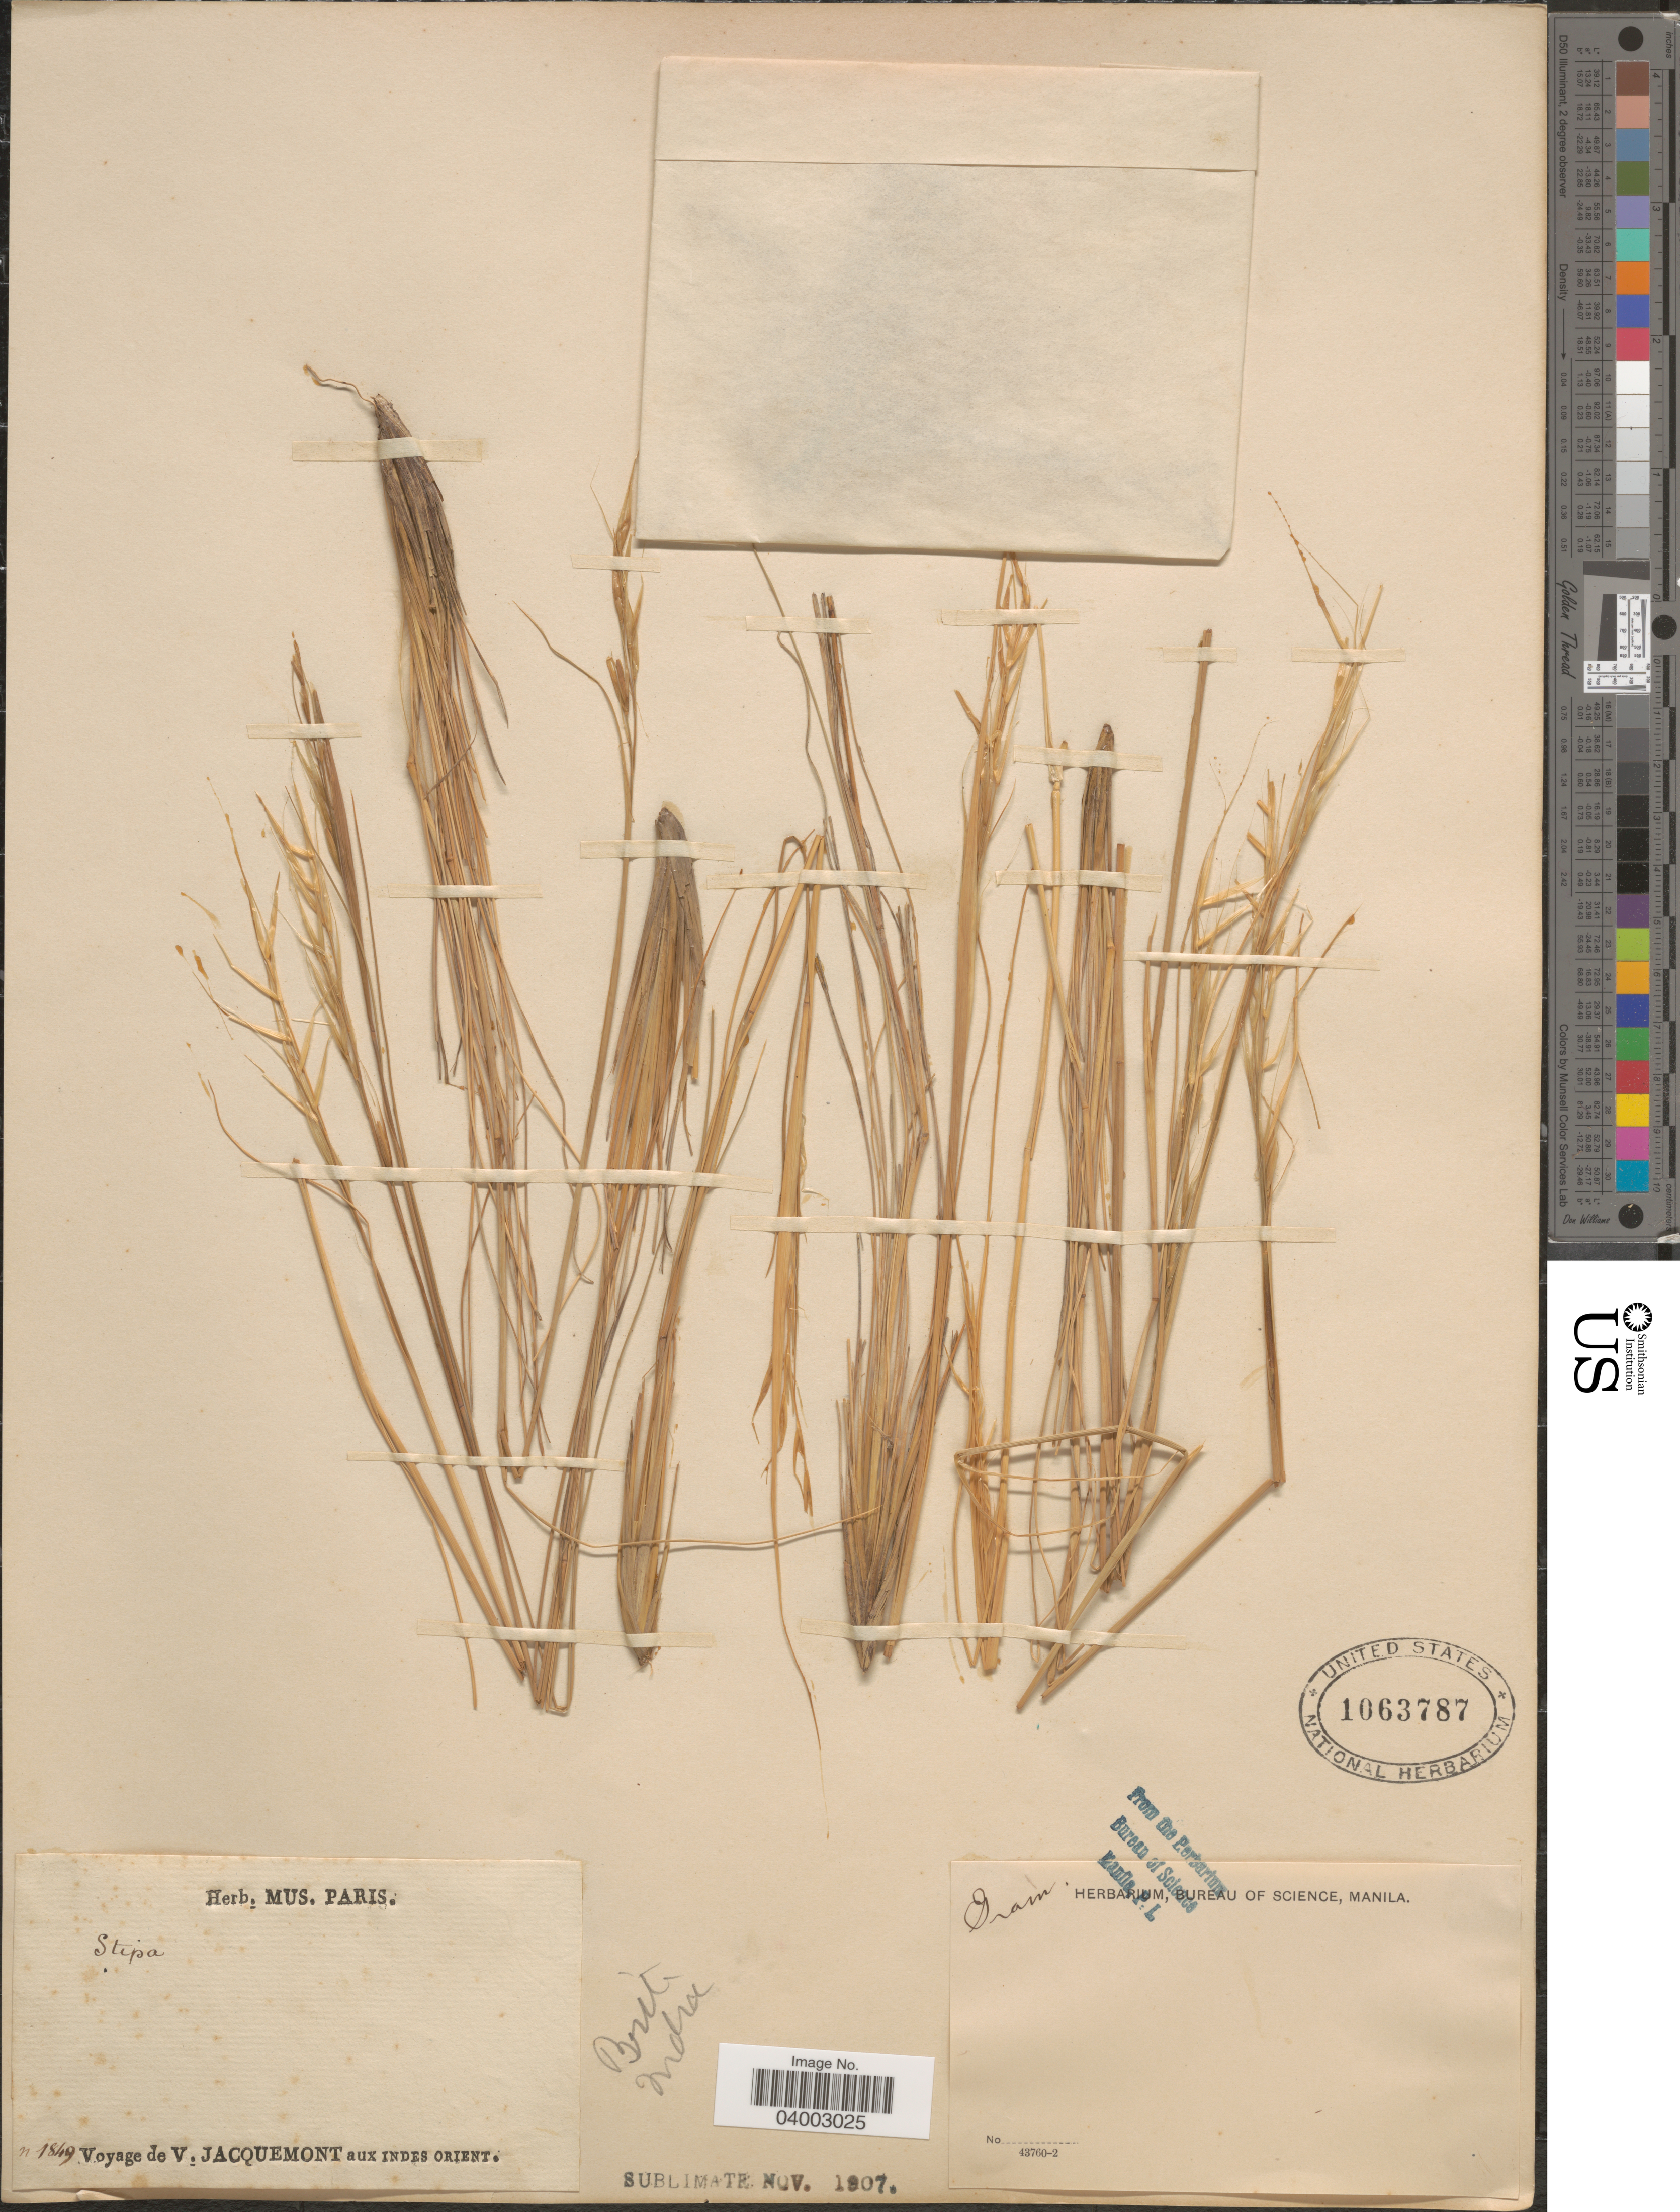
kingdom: Plantae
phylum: Tracheophyta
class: Liliopsida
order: Poales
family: Poaceae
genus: Stipa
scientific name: Stipa sp.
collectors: V. Jacquemont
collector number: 1849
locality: Brit India. Indes orient.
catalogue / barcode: US 1063787